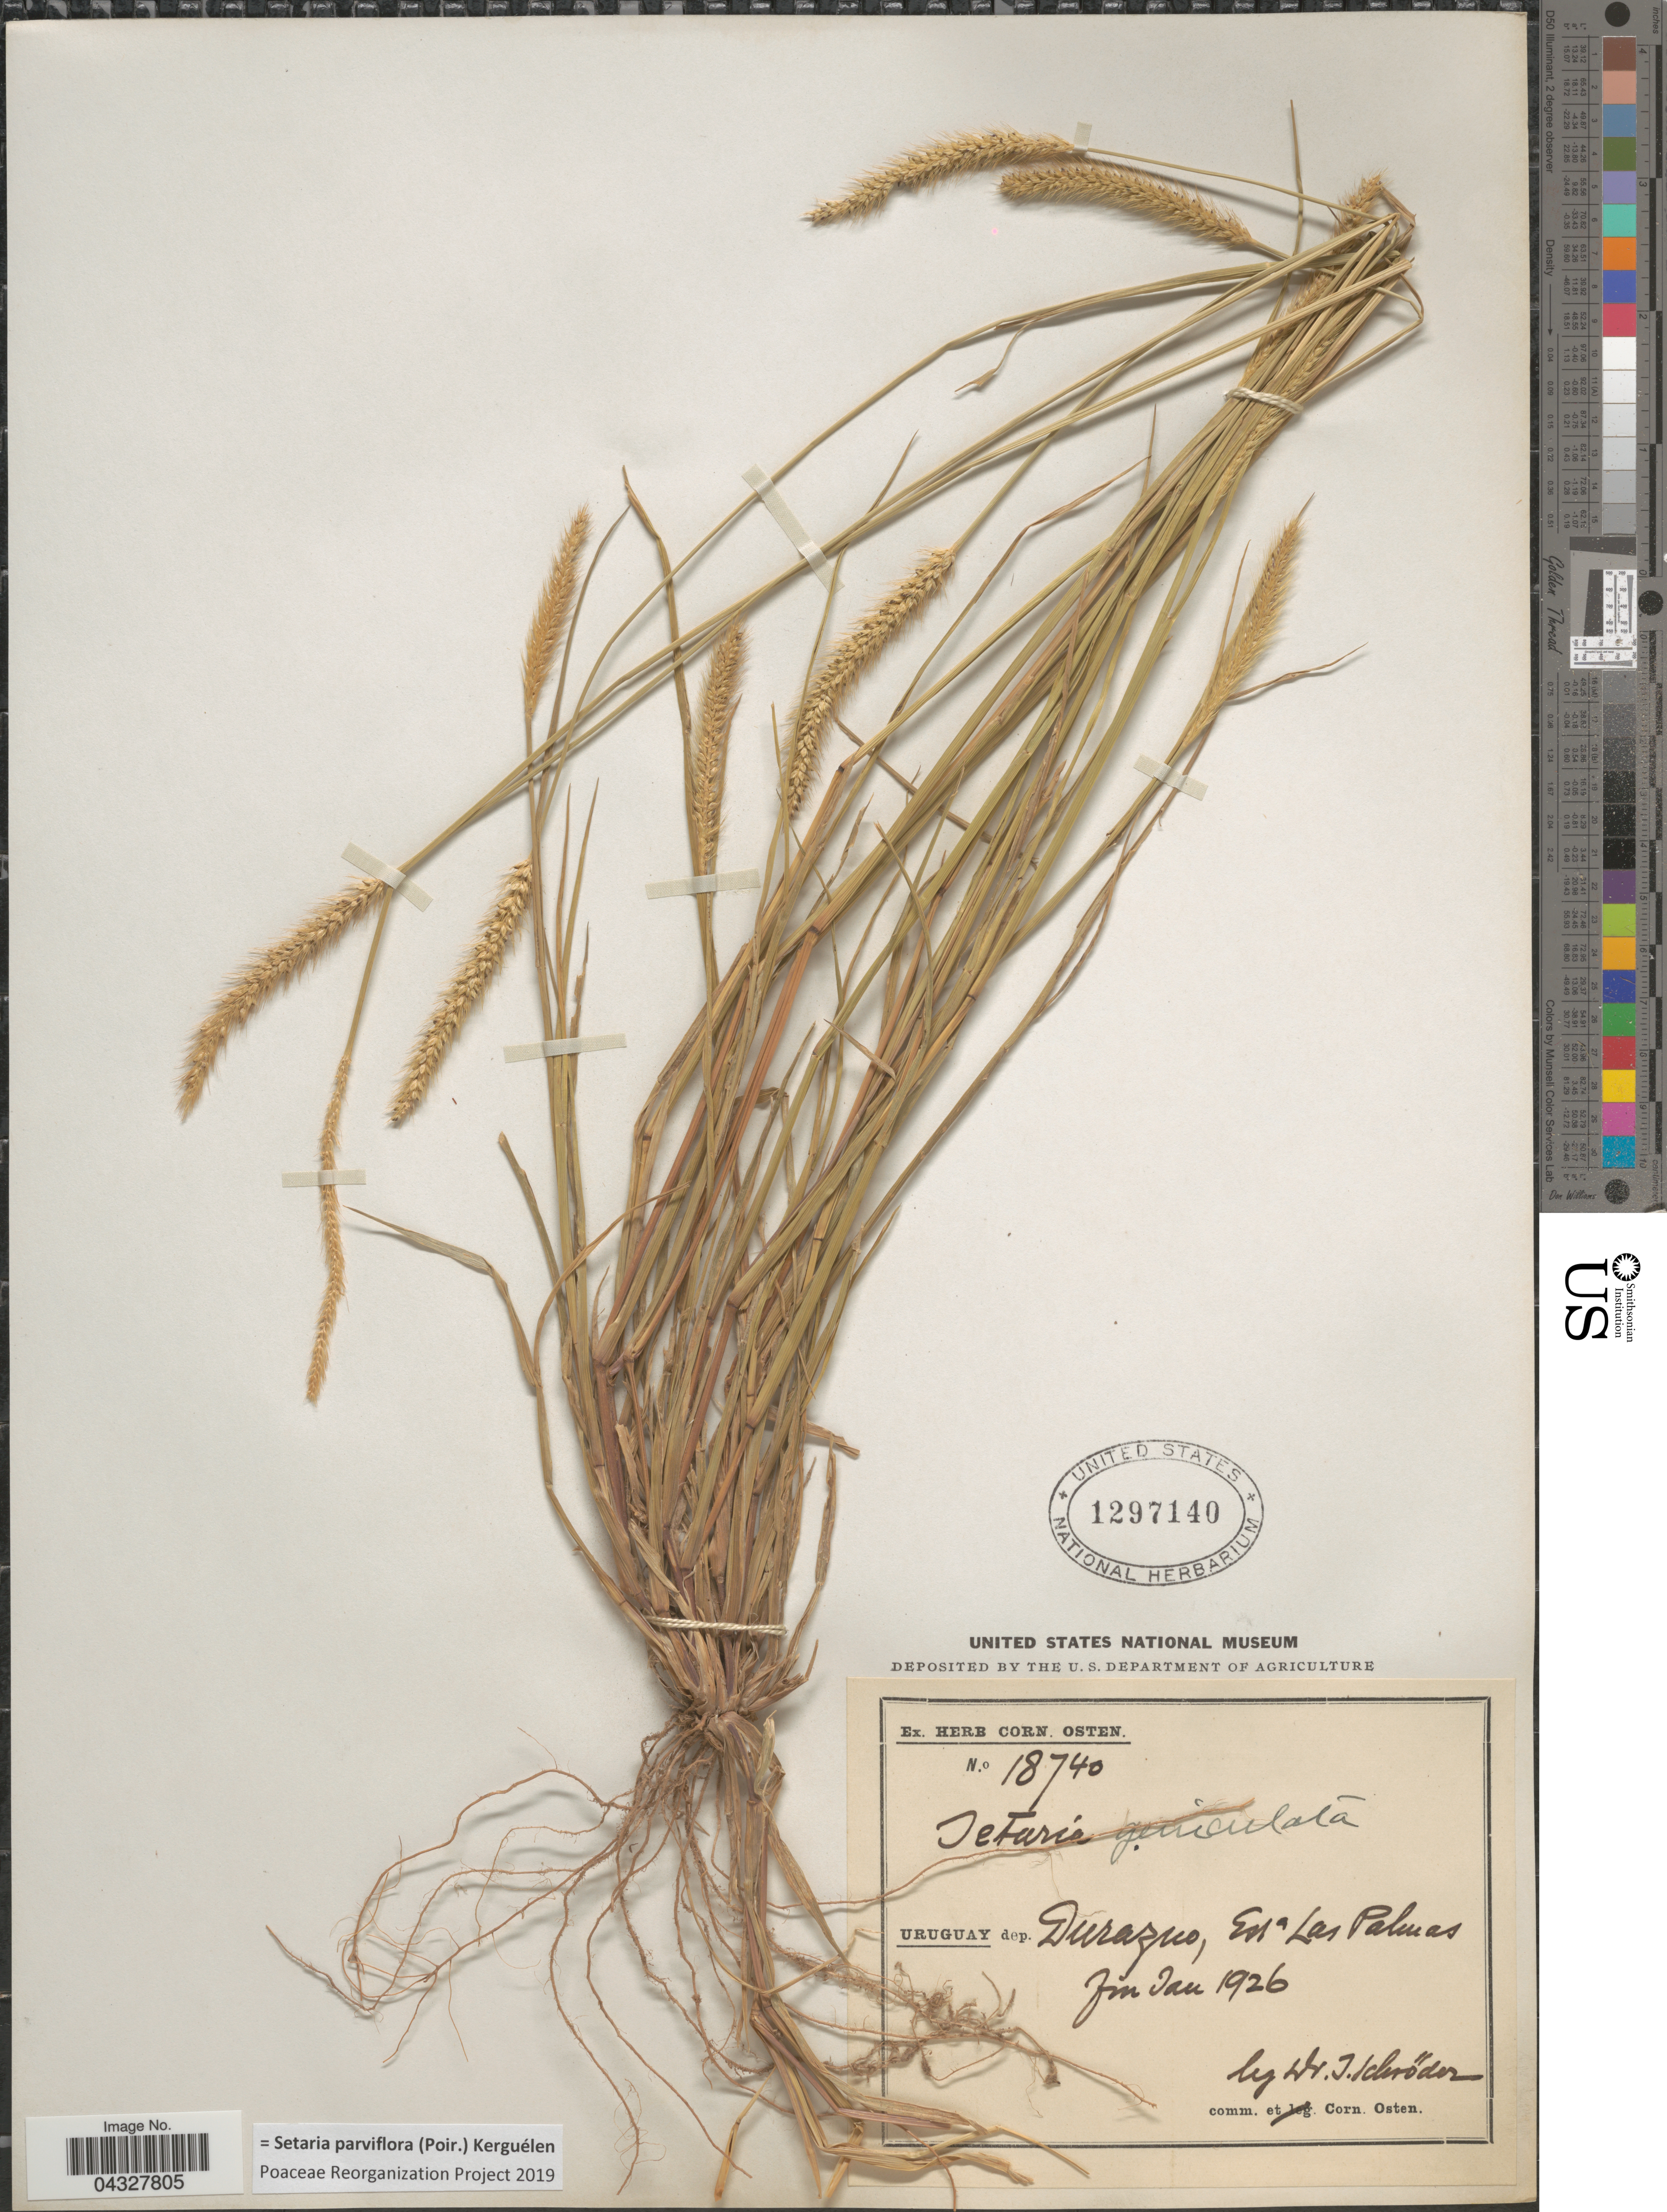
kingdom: Plantae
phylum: Tracheophyta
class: Liliopsida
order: Poales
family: Poaceae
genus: Setaria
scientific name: Setaria parviflora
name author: (Poir.) Kerguélen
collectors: J. Schröder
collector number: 18740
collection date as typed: fin Jan 1926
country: Uruguay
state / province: Durazno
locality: Dep. Durazno, En Las Palmas.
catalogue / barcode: US 1297140